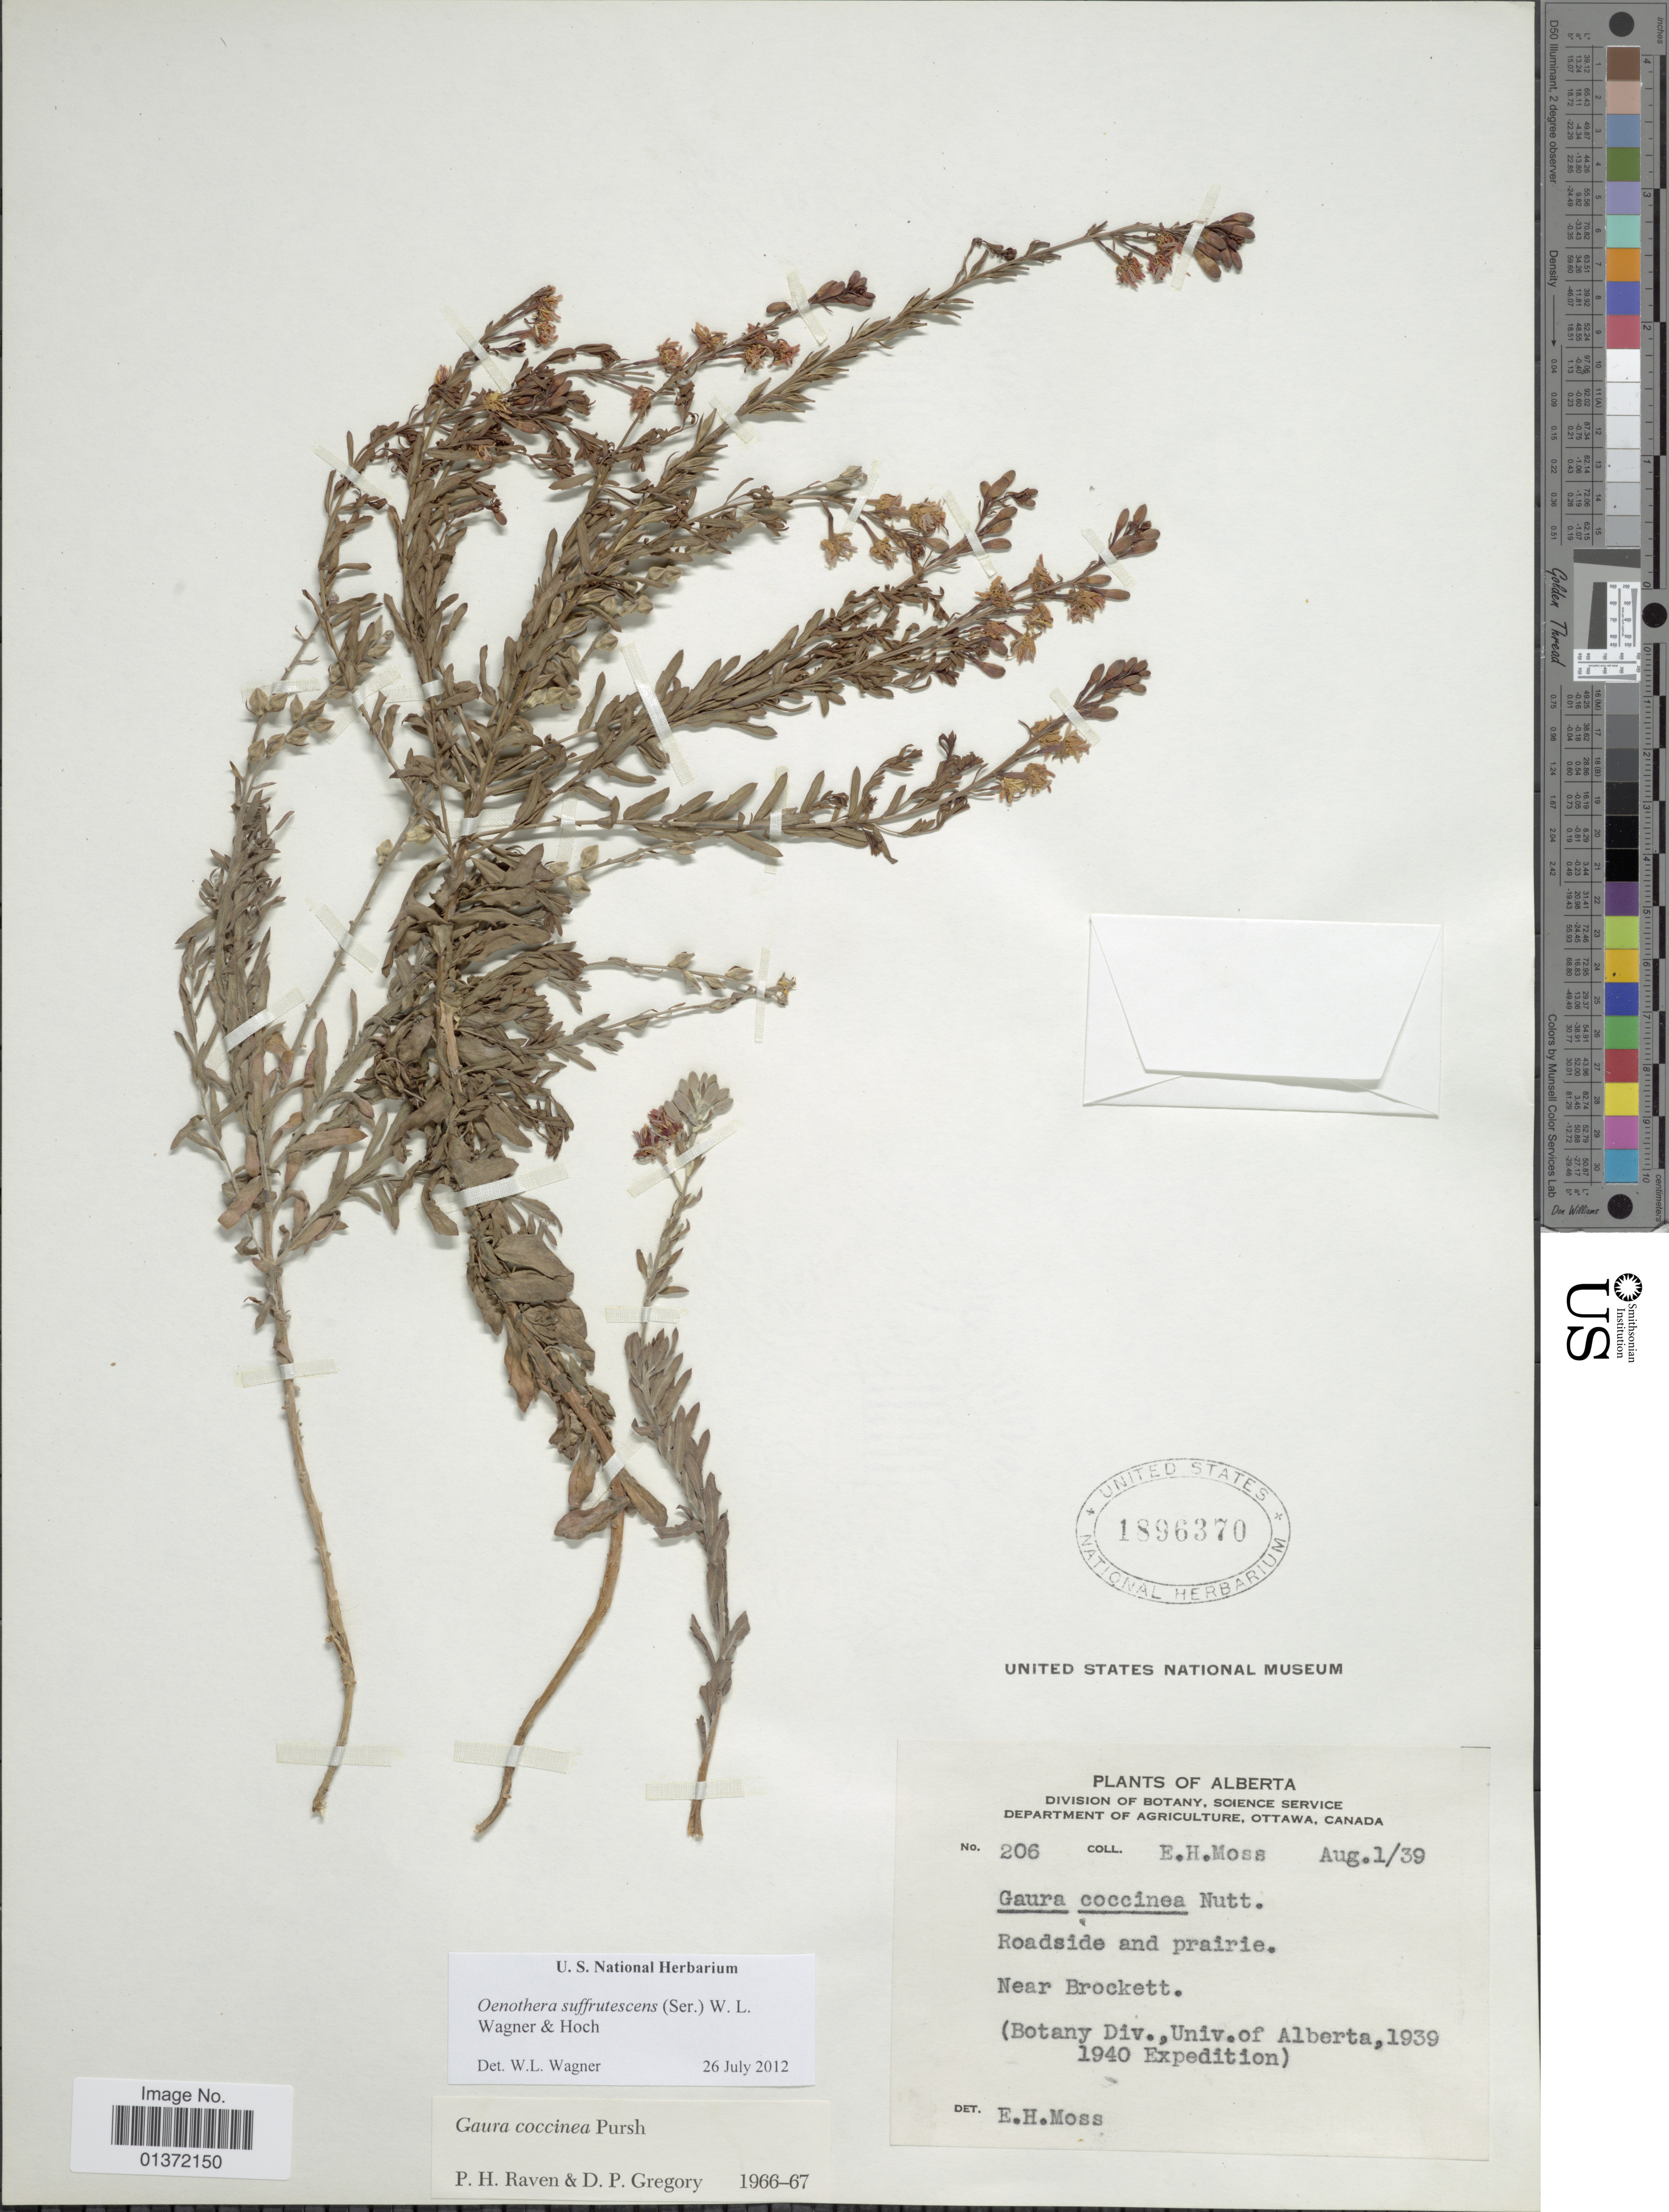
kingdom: Plantae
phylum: Tracheophyta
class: Magnoliopsida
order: Myrtales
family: Onagraceae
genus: Oenothera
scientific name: Oenothera suffrutescens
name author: (Ser.) W.L. Wagner & Hoch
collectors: E. Moss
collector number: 206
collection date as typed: Transcribed d/m/y: 1/8/39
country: Canada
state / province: Alberta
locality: Near Brockett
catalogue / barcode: US 1896370